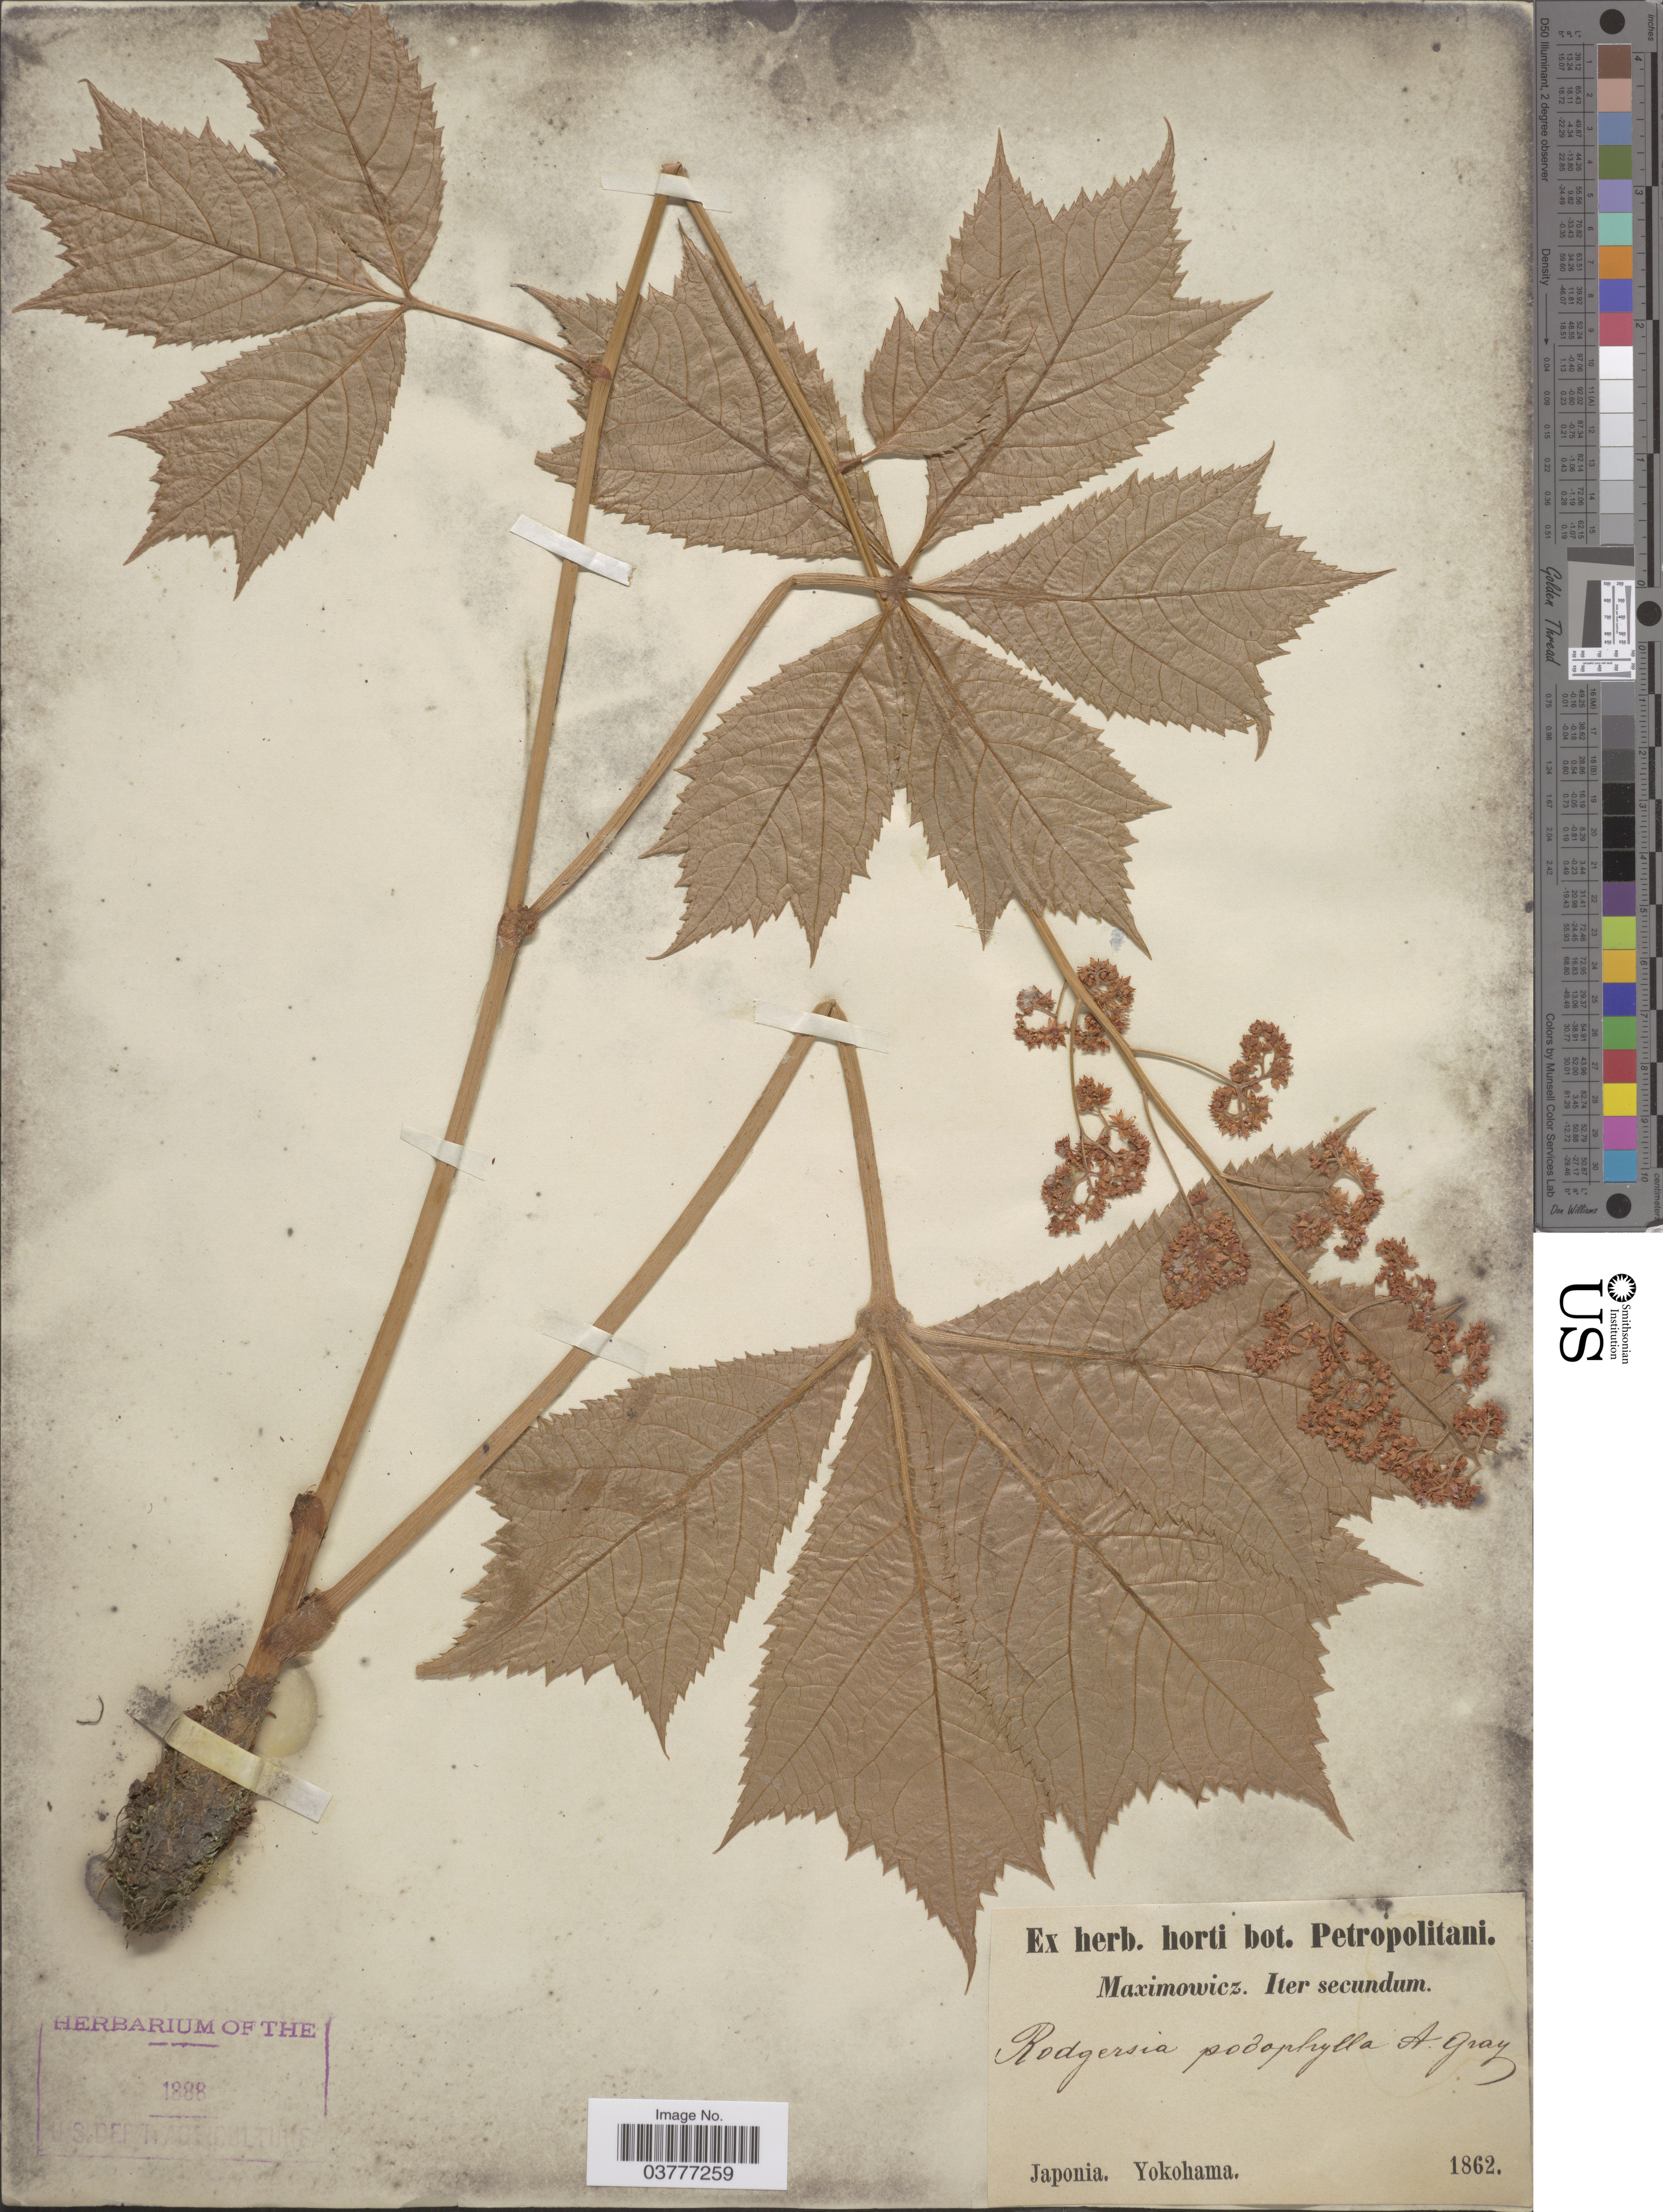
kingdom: Plantae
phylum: Tracheophyta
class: Magnoliopsida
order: Saxifragales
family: Saxifragaceae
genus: Rodgersia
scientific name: Rodgersia podophylla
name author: A. Gray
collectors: Maximowicz, --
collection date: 1862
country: Japan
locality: Japonia. Yokohama.